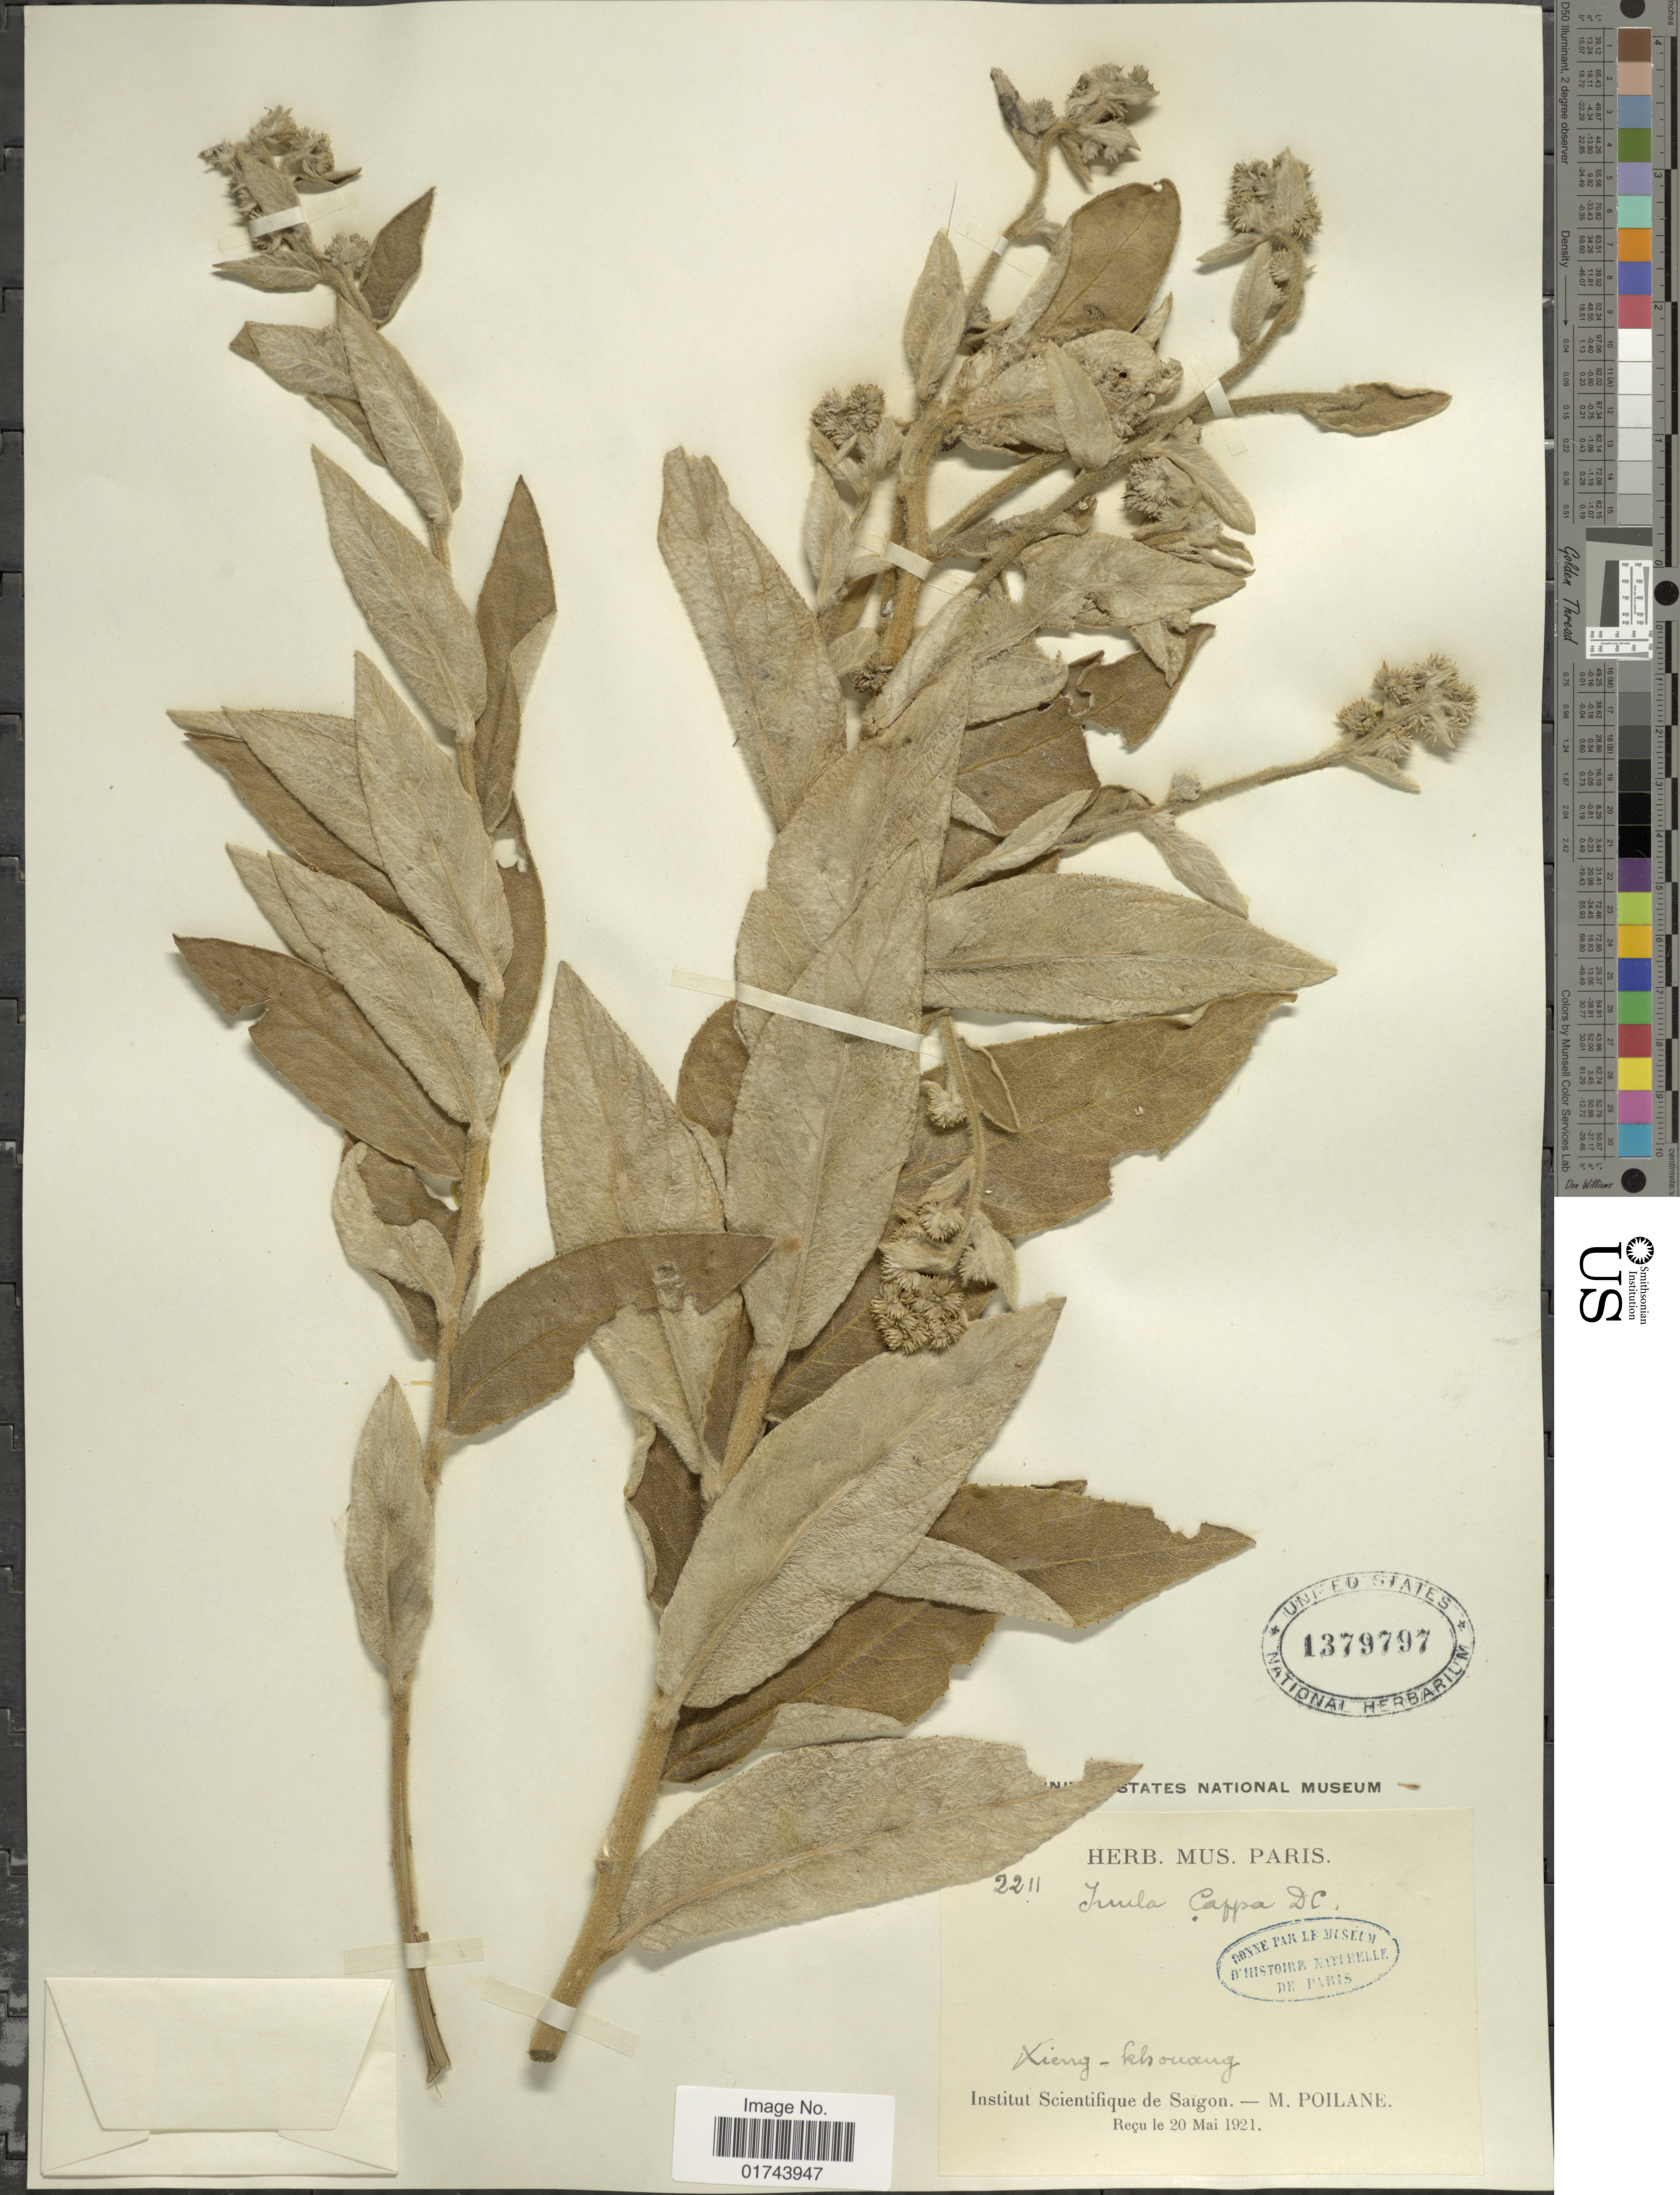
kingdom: Plantae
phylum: Tracheophyta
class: Magnoliopsida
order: Asterales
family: Asteraceae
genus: Inula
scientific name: Inula cappa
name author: (Buch.-Ham. ex D. Don) DC.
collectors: M. Poilane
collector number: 2211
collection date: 1921-05-20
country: Malaysia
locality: Xieng- klsouang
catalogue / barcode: US 1379797